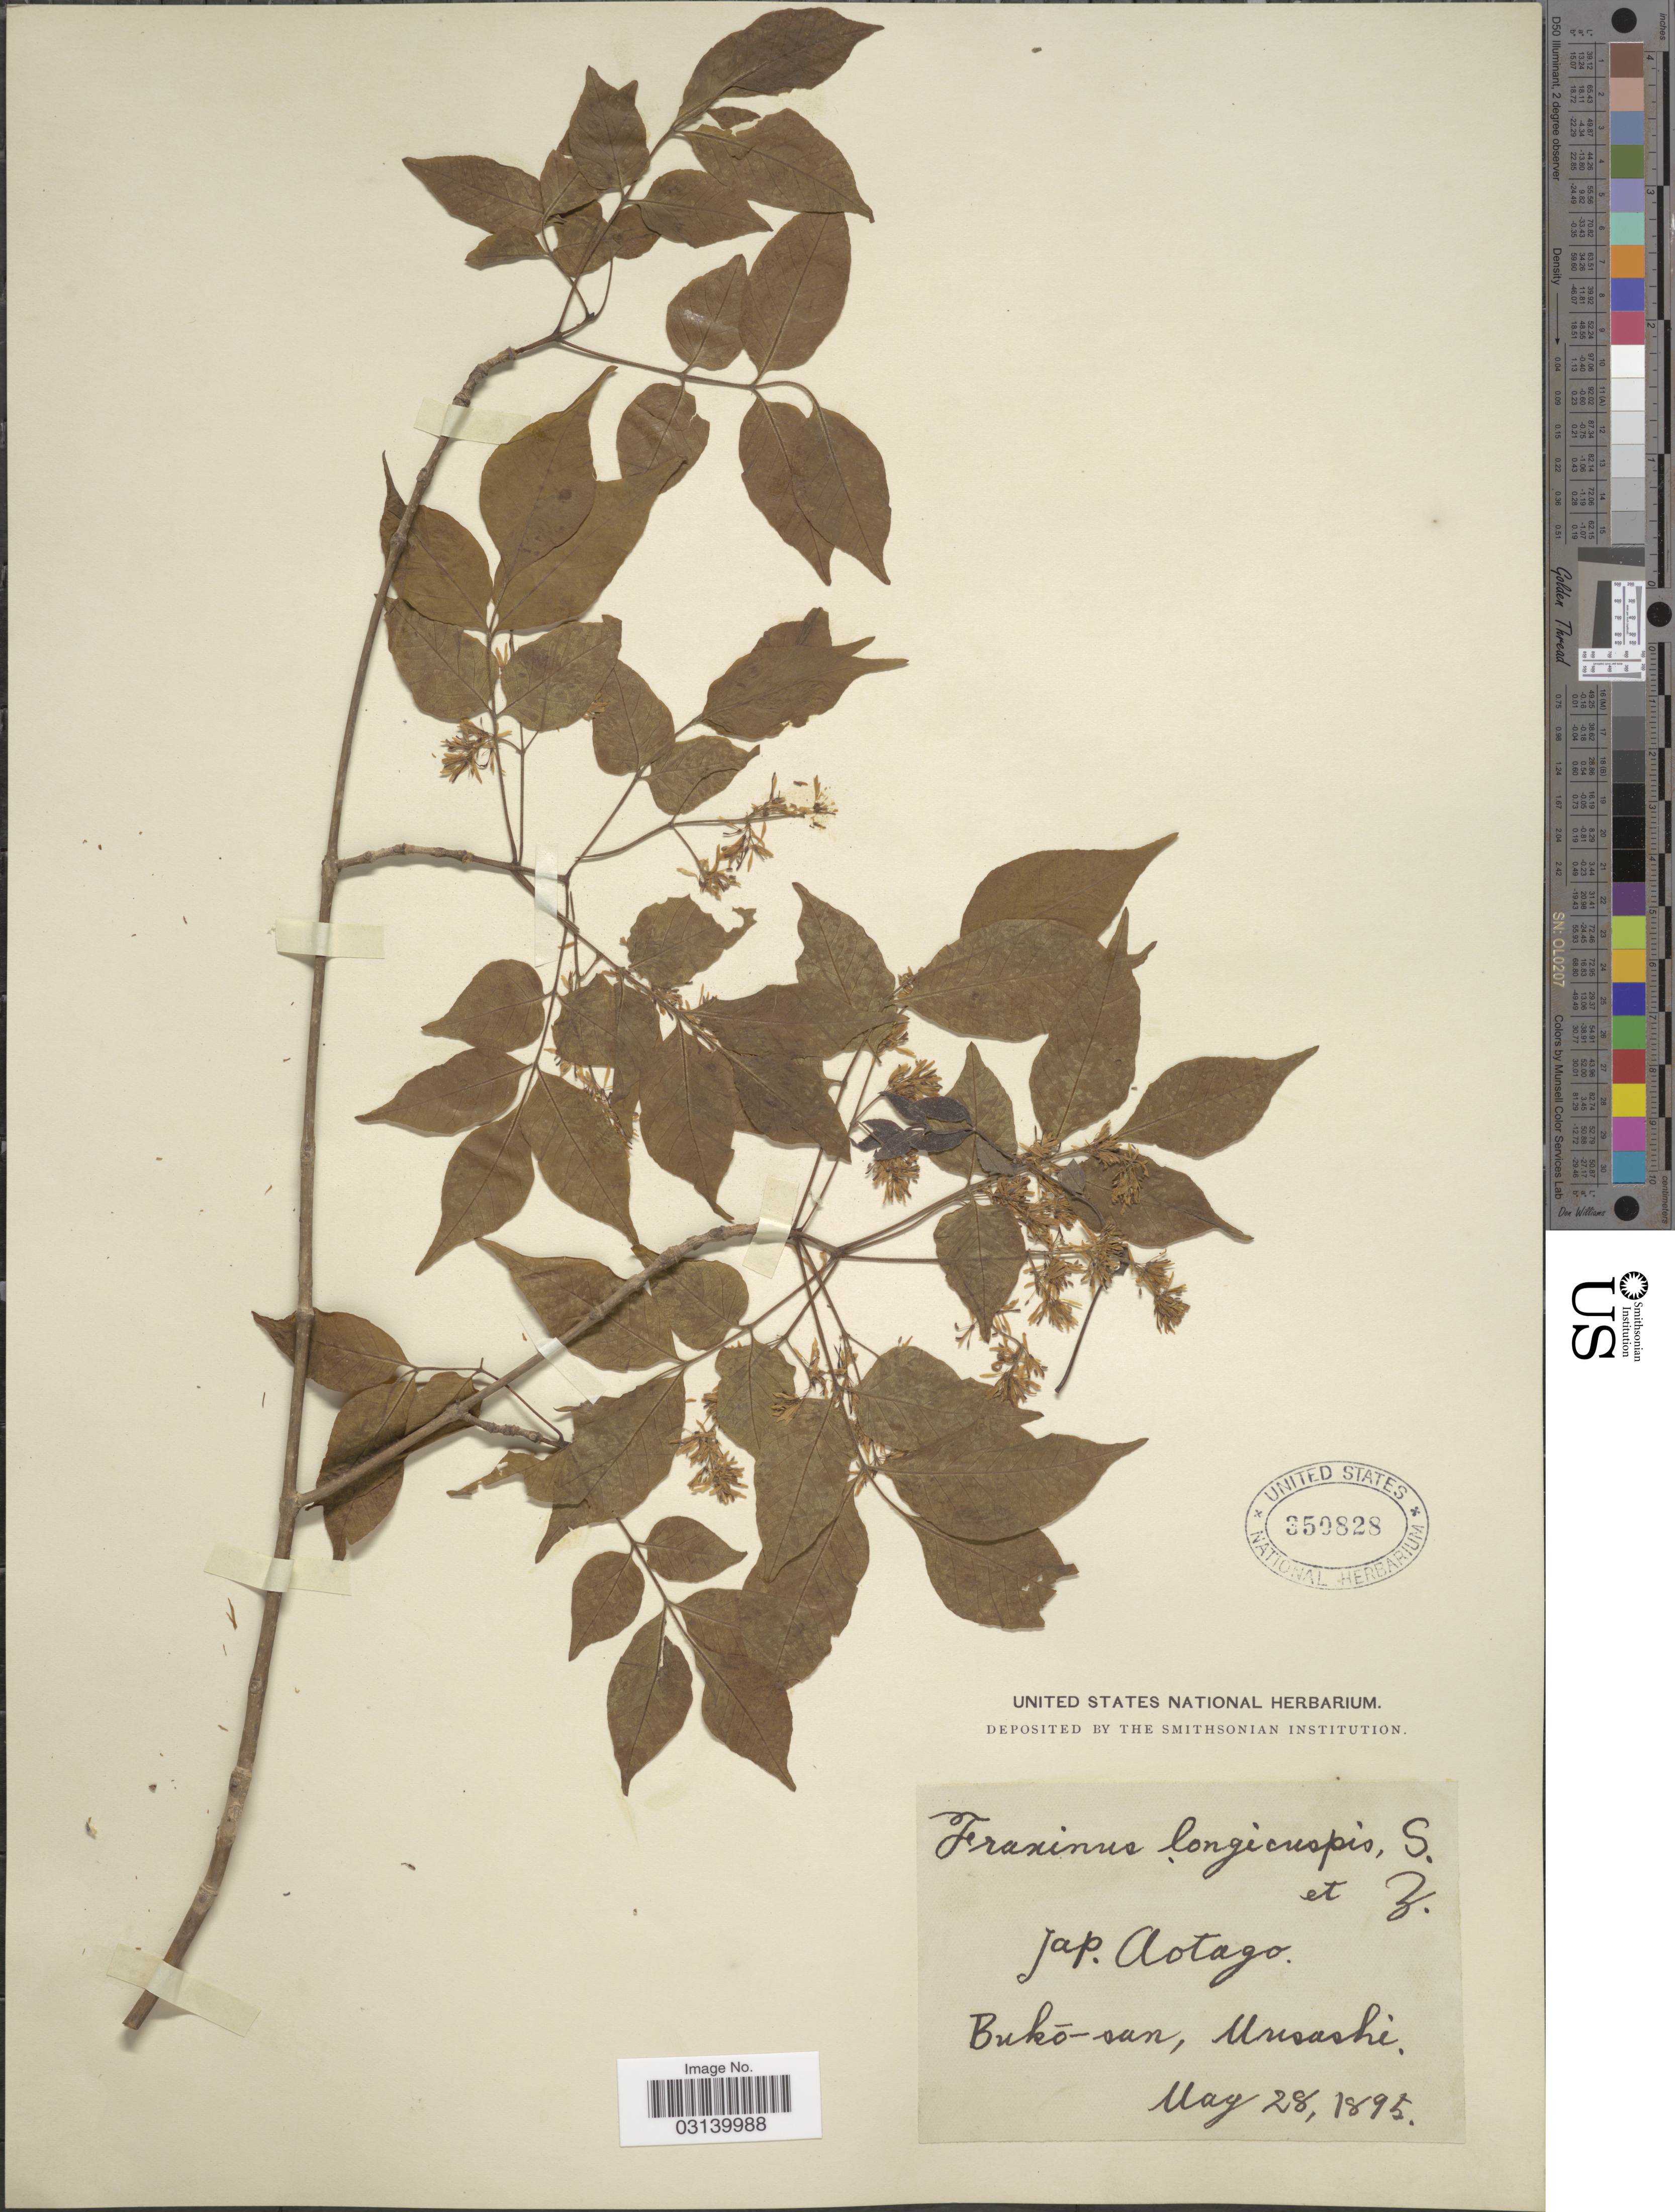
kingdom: Plantae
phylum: Tracheophyta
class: Magnoliopsida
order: Lamiales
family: Oleaceae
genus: Fraxinus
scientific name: Fraxinus longicuspis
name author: Siebold & Zucc.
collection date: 1895-05-28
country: Japan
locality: Bukõ-san, Musashi.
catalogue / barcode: US 350828